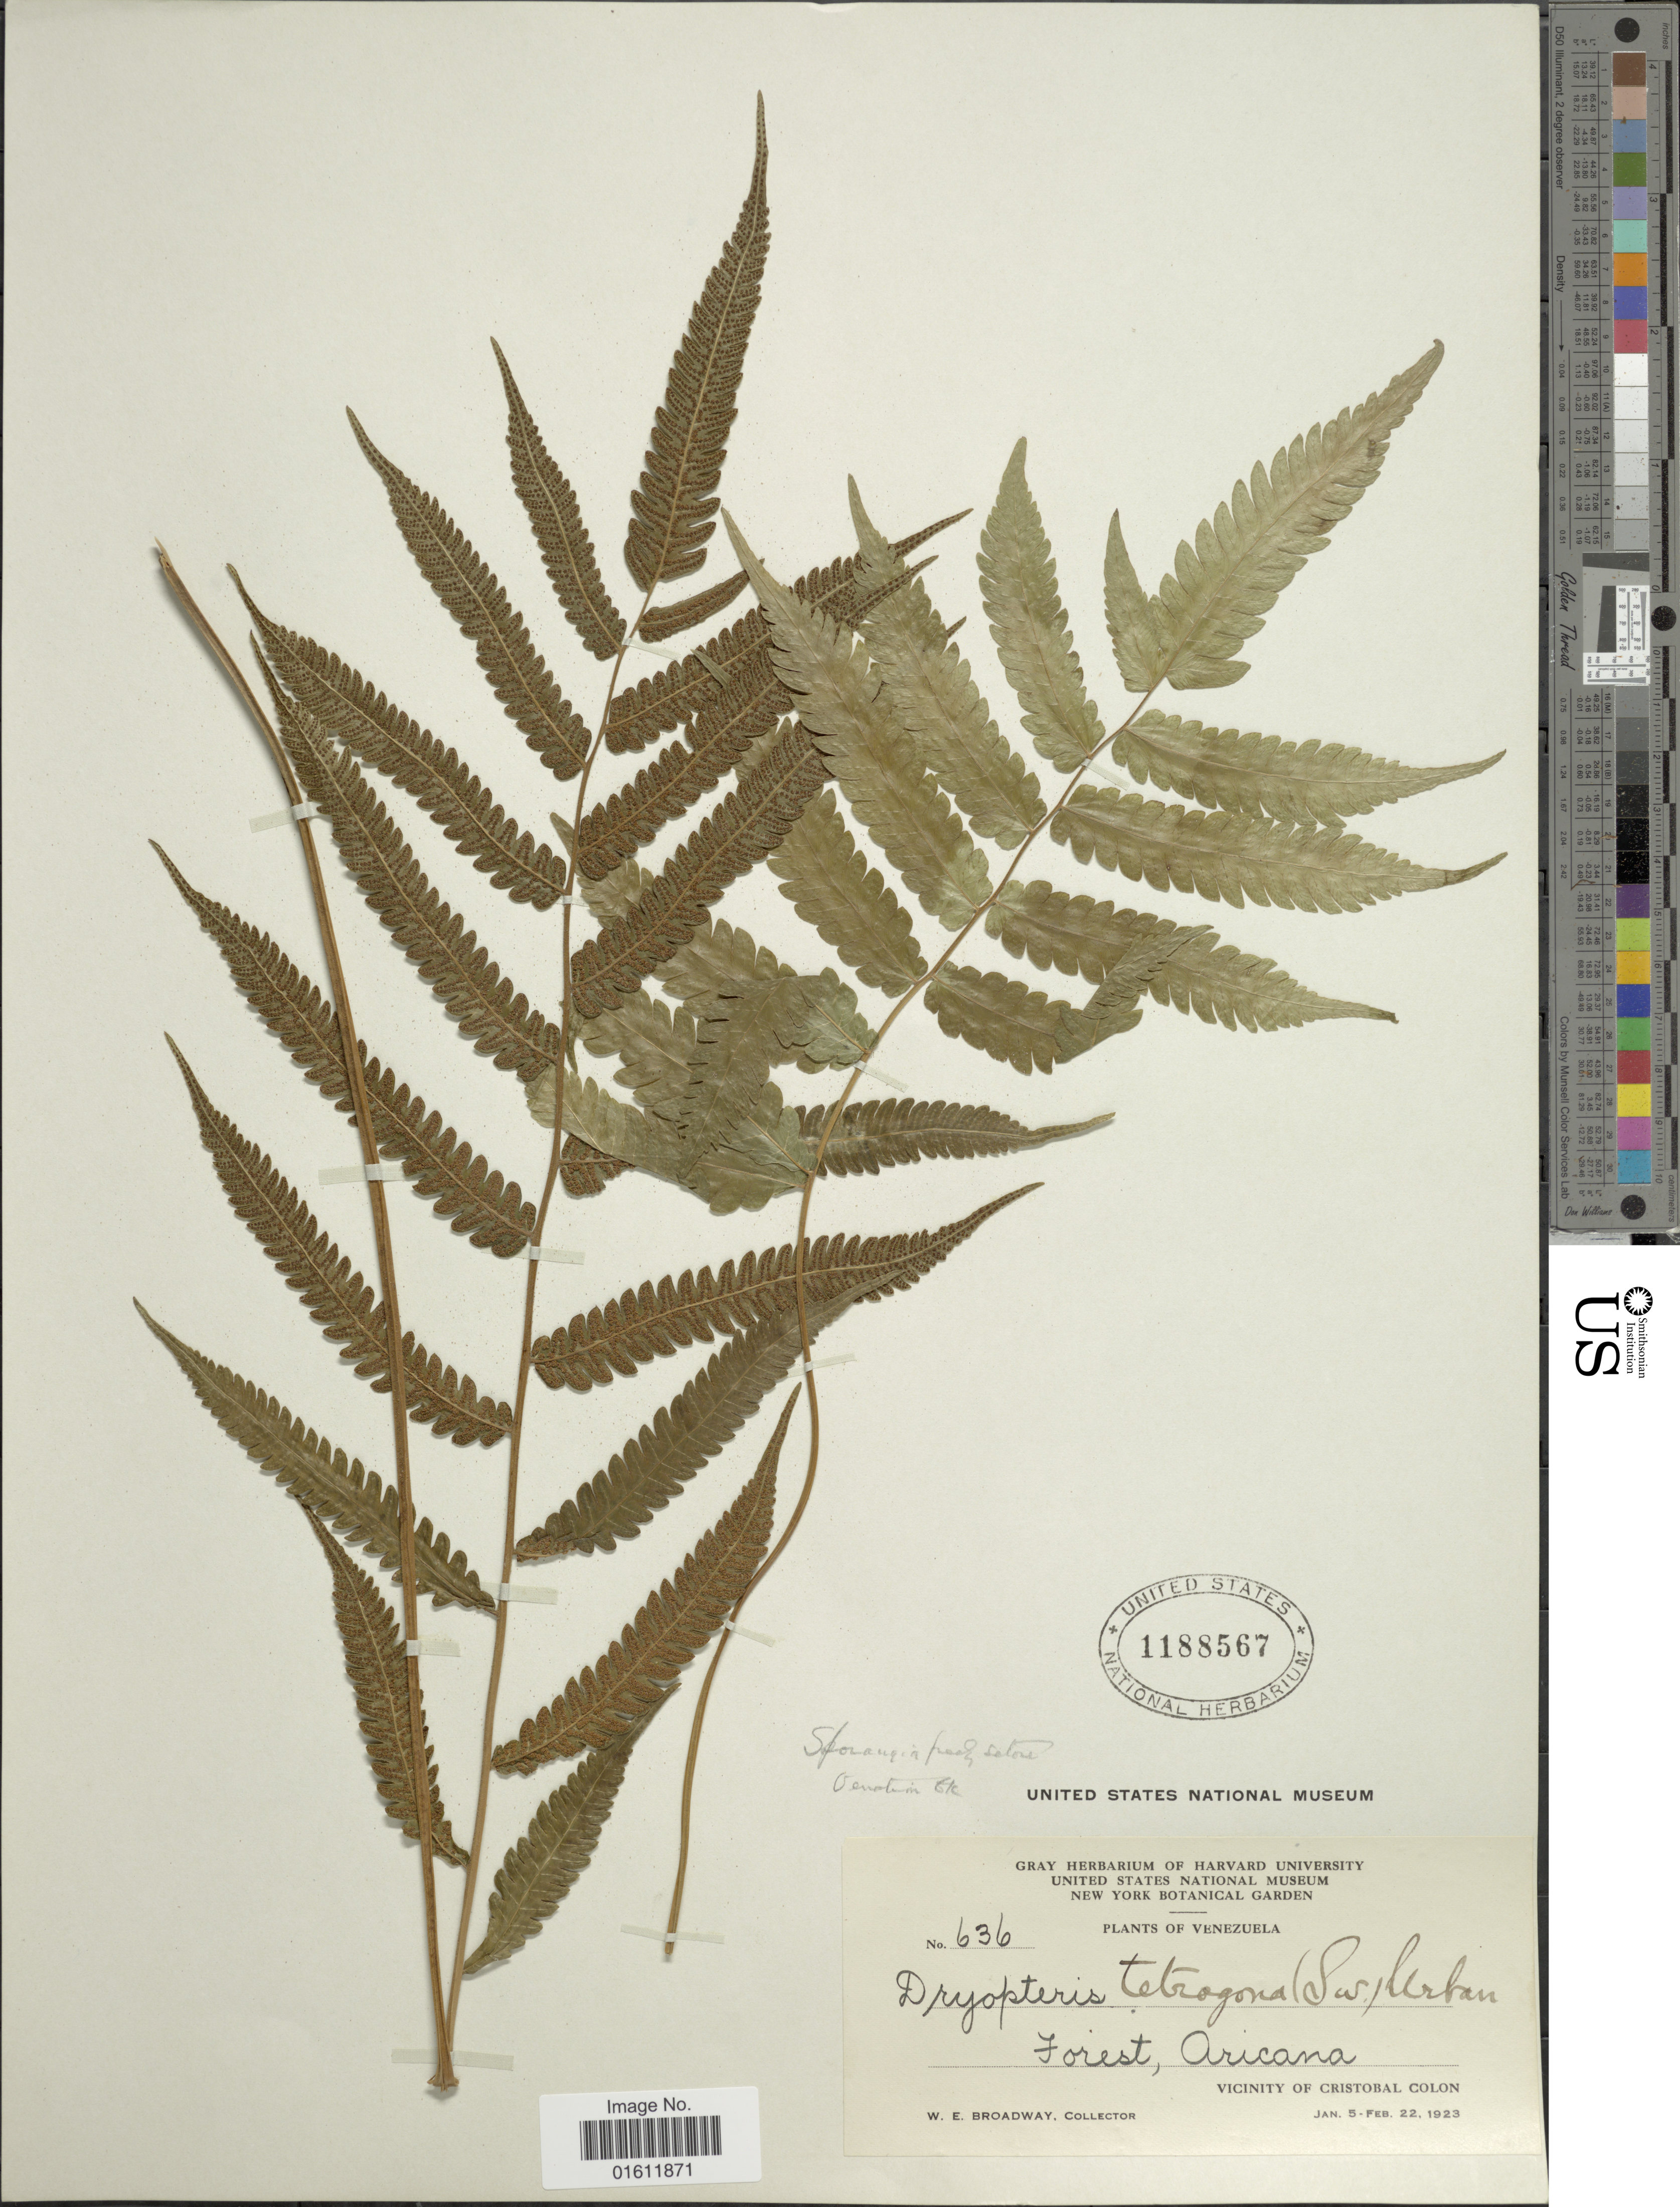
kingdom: Plantae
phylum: Tracheophyta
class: Polypodiopsida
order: Polypodiales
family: Thelypteridaceae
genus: Goniopteris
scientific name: Goniopteris tetragona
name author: (C. Presl) Sw.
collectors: W. E. Broadway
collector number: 363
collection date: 1923-01-05/1923-02-22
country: Venezuela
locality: Forest, Aricana, vicinity of Cristobal Colon.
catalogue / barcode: US 1188567